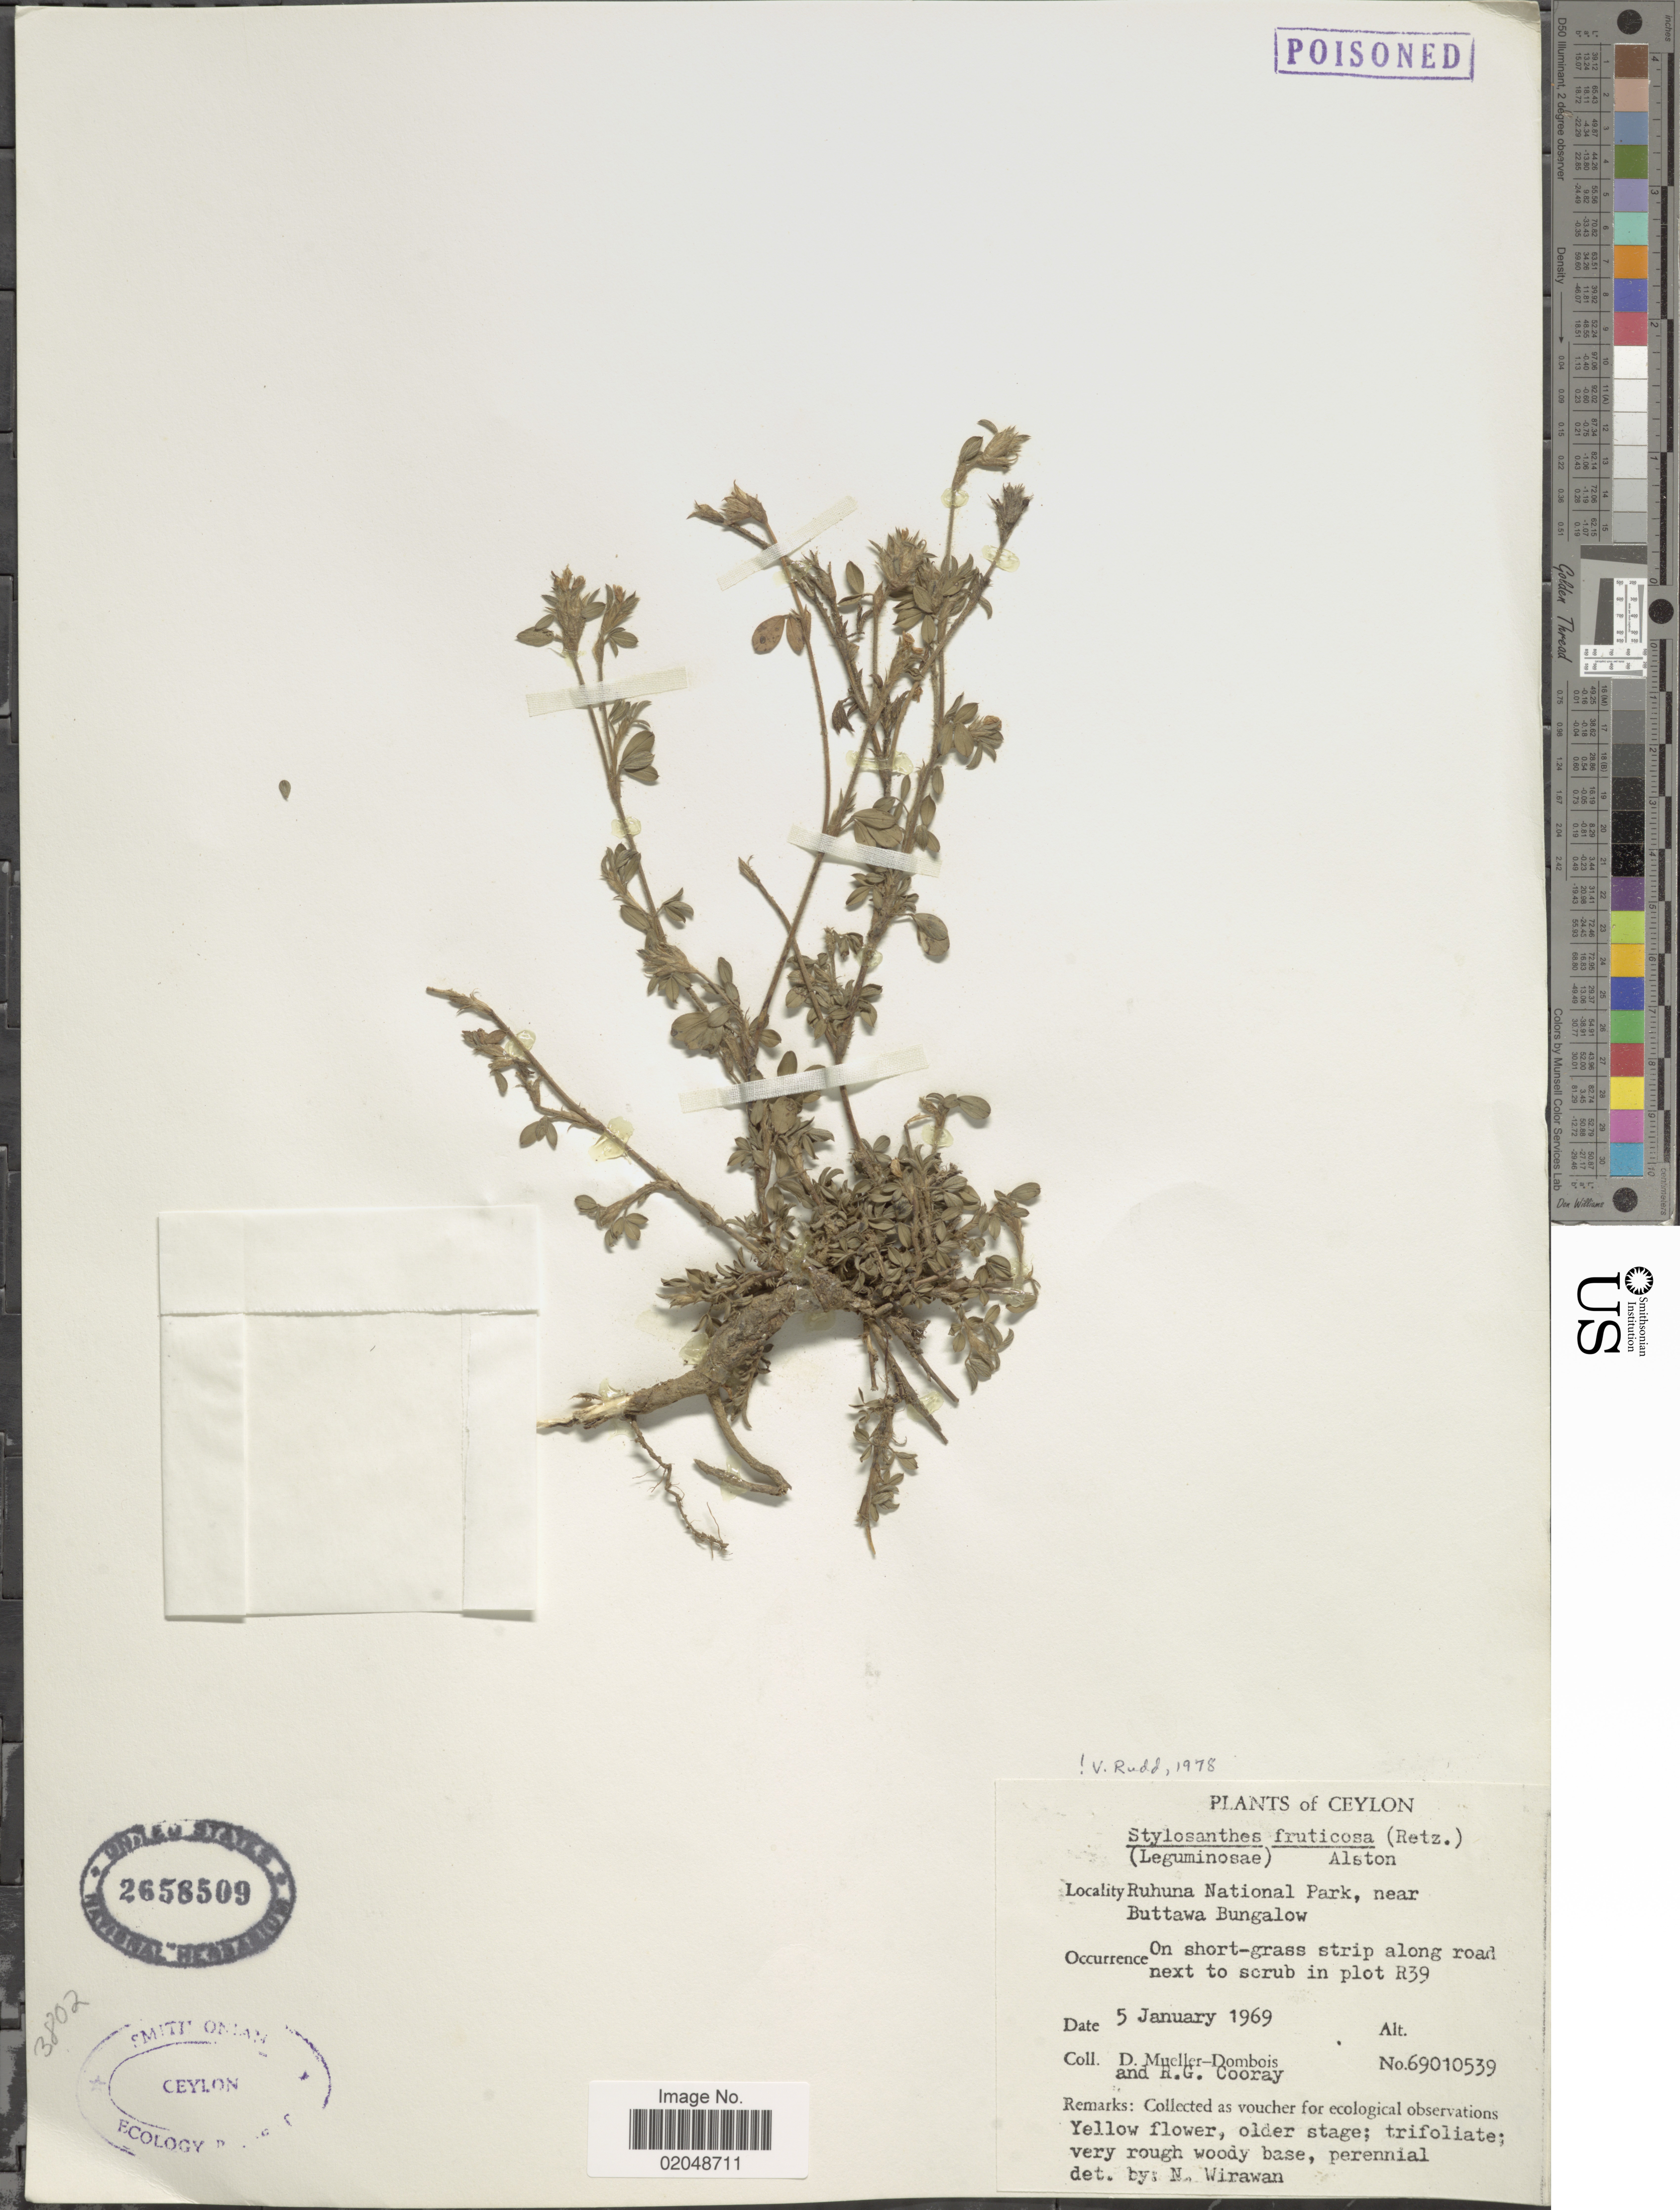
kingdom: Plantae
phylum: Tracheophyta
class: Magnoliopsida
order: Fabales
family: Fabaceae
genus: Stylosanthes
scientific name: Stylosanthes fruticosa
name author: (Retz.) Alston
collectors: D. Mueller-Dombois & R. Cooray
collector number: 69010539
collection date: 1969-01-05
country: Sri Lanka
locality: Ruhuna National Park, near Buttawa Bungalow, in plot R39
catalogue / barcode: US 2658509